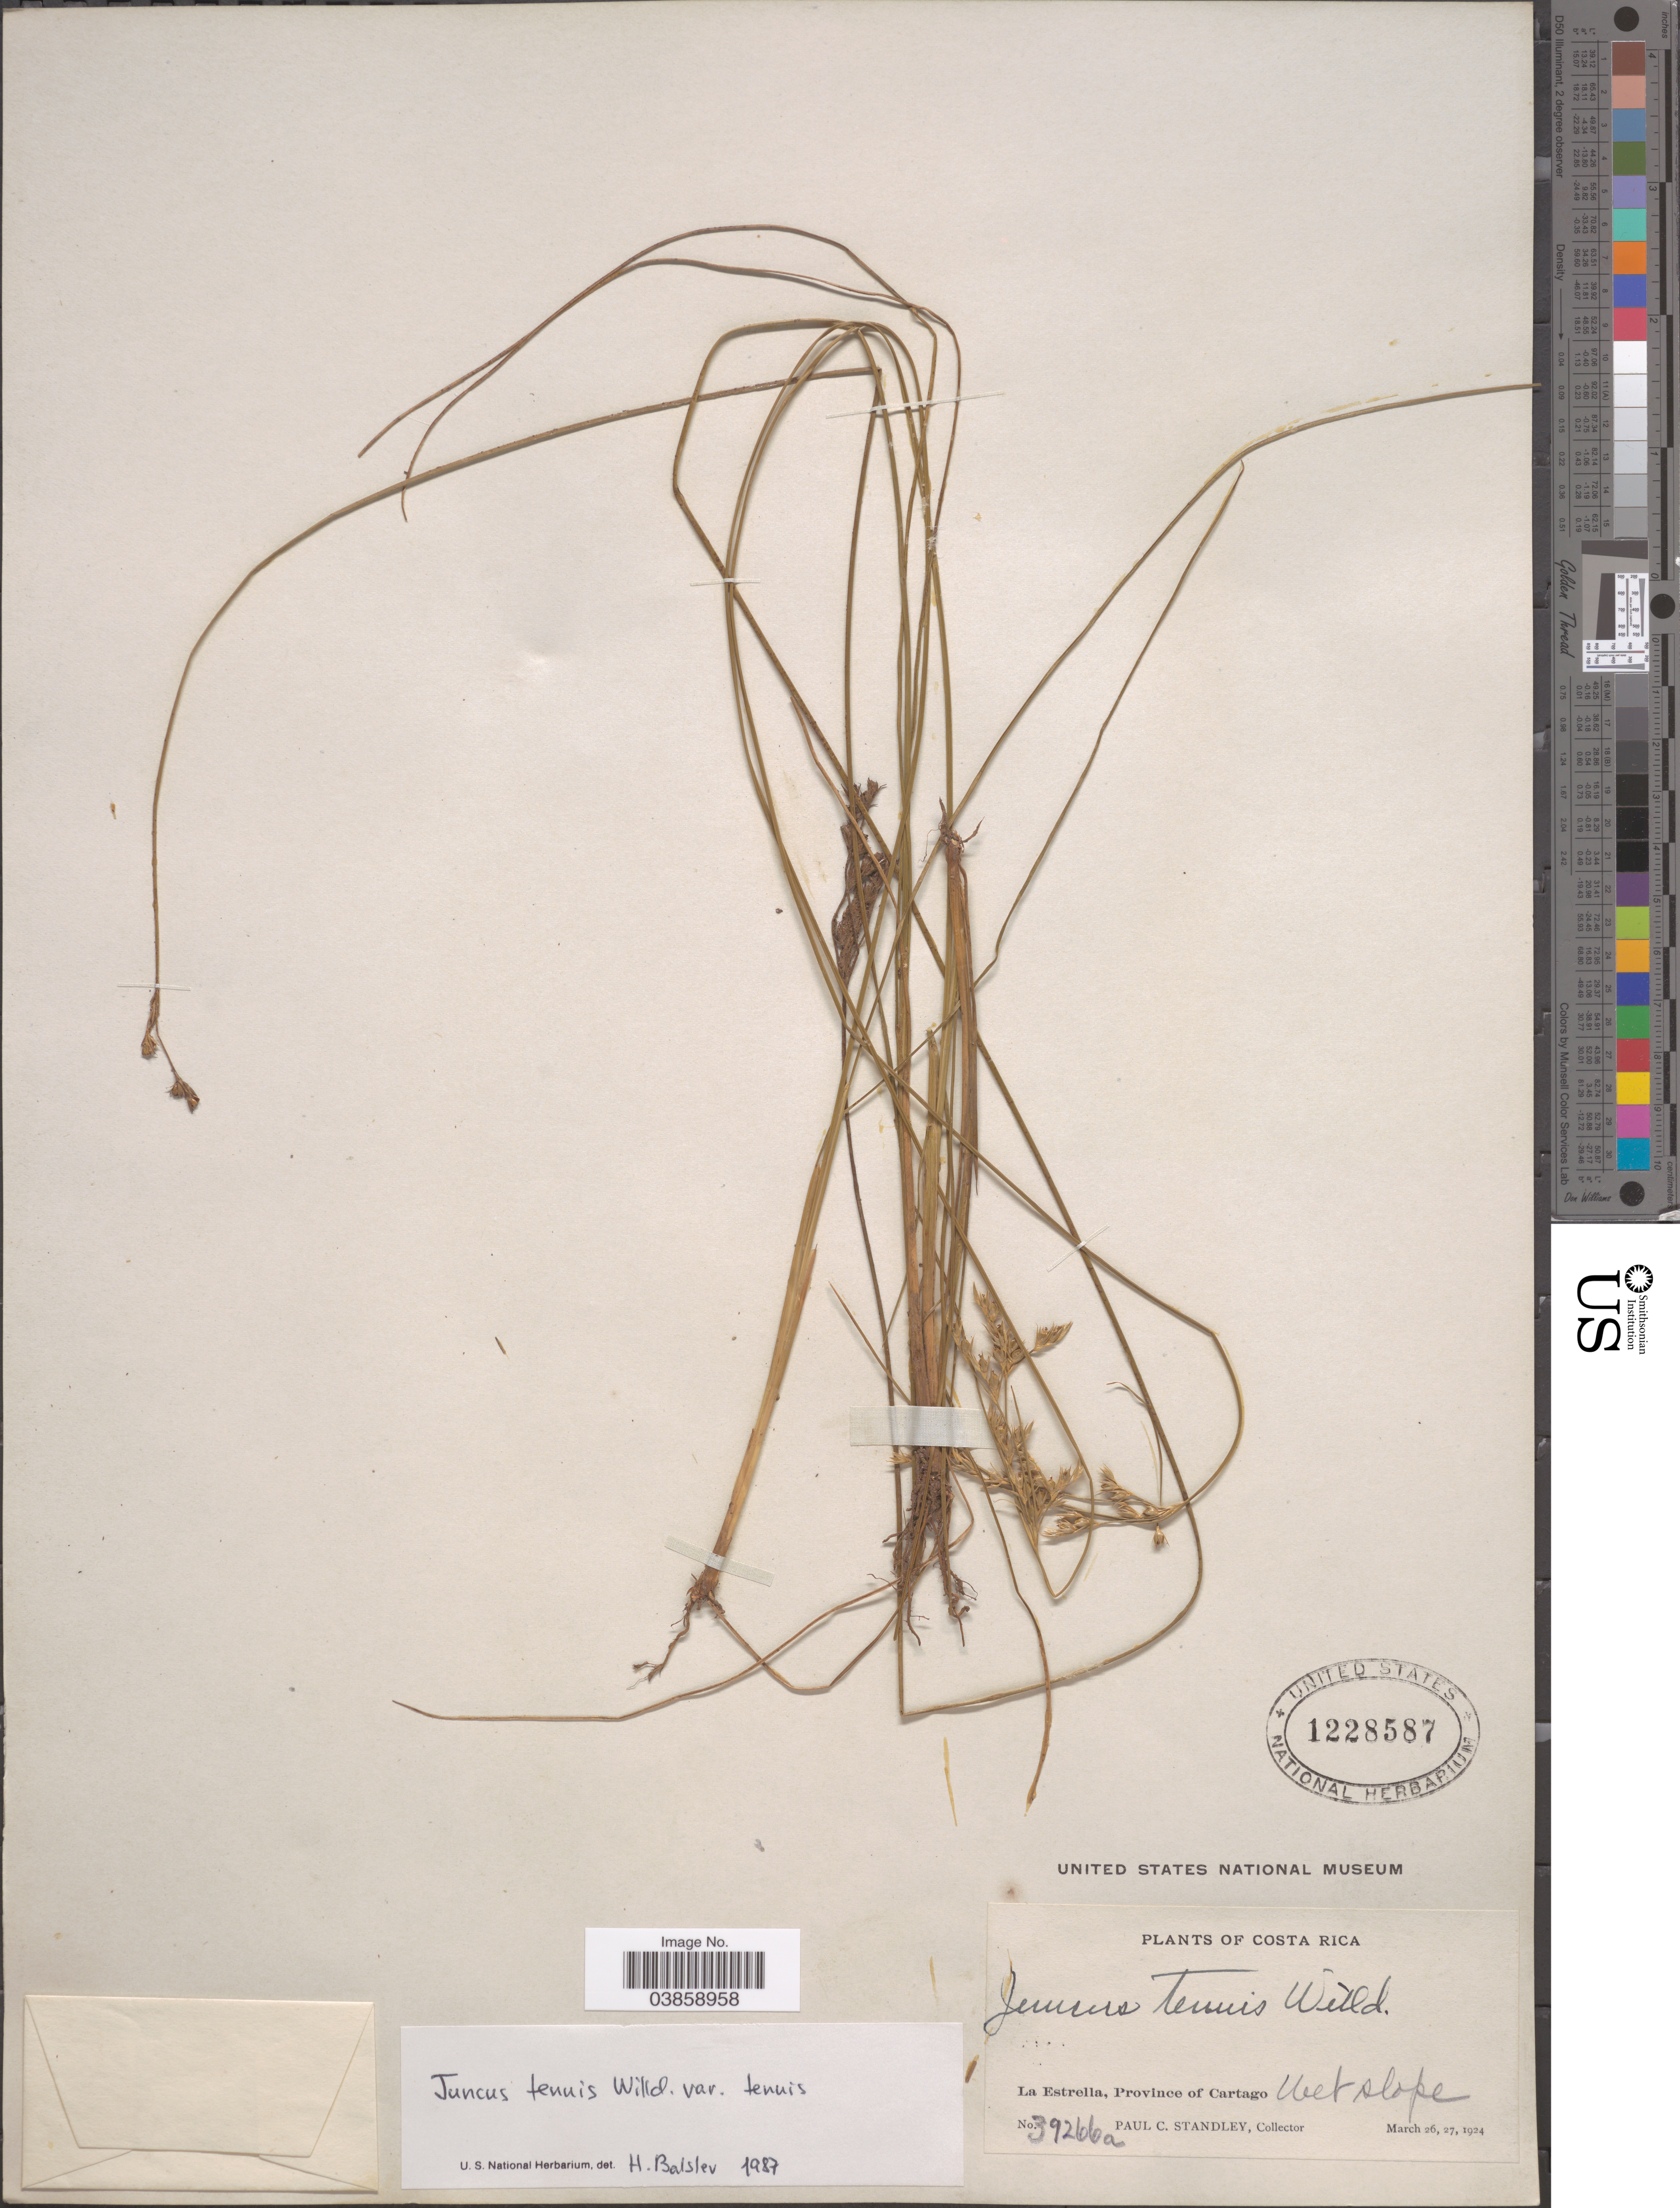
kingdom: Plantae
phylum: Tracheophyta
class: Liliopsida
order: Poales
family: Juncaceae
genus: Juncus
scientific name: Juncus tenuis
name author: Willd.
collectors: P. C. Standley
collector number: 39266a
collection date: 1924-03-26/1924-03-27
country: Costa Rica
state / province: Cartago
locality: La Estrella. Wet slope.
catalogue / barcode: US 1228587